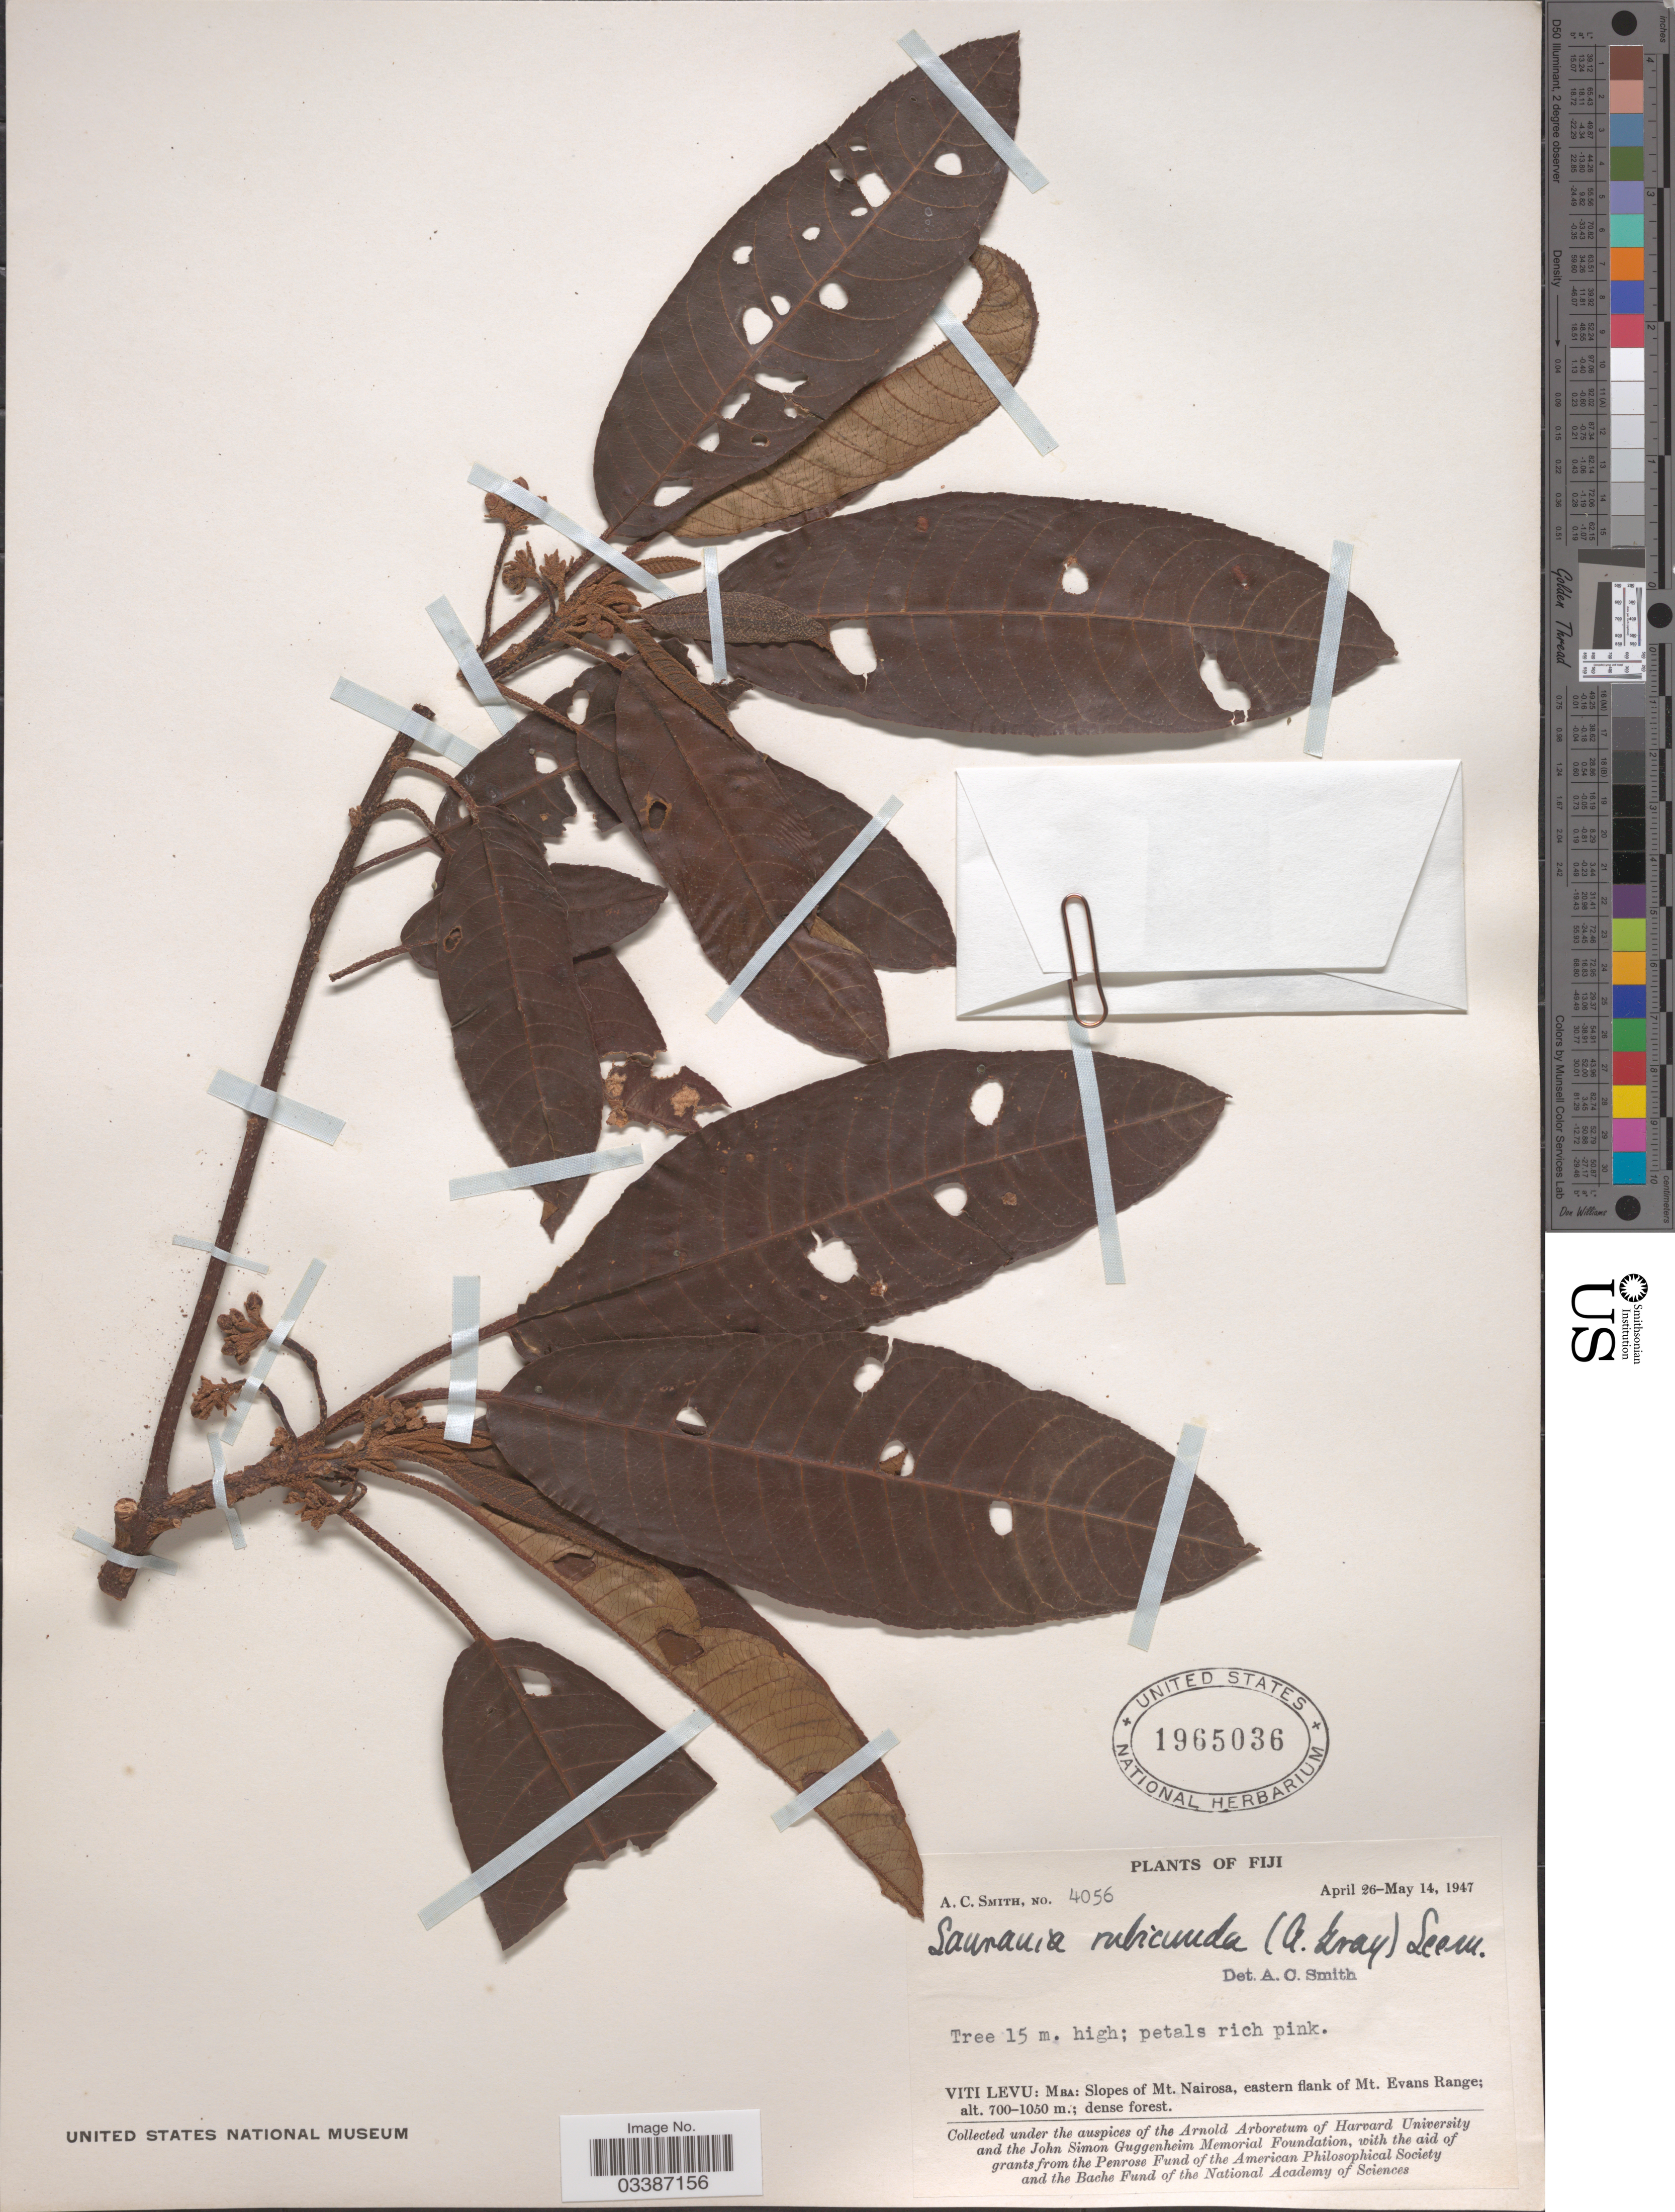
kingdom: Plantae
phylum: Tracheophyta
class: Magnoliopsida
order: Ericales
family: Actinidiaceae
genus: Saurauia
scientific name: Saurauia rubicunda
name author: Seem.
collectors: A. C. Smith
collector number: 4056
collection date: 1947-04-26/1947-05-14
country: Fiji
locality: Viti Levu: MBA: slopes of Mt. Nairosa, eastern flank of Mt. Evans Range.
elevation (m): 700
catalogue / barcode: US 1965036